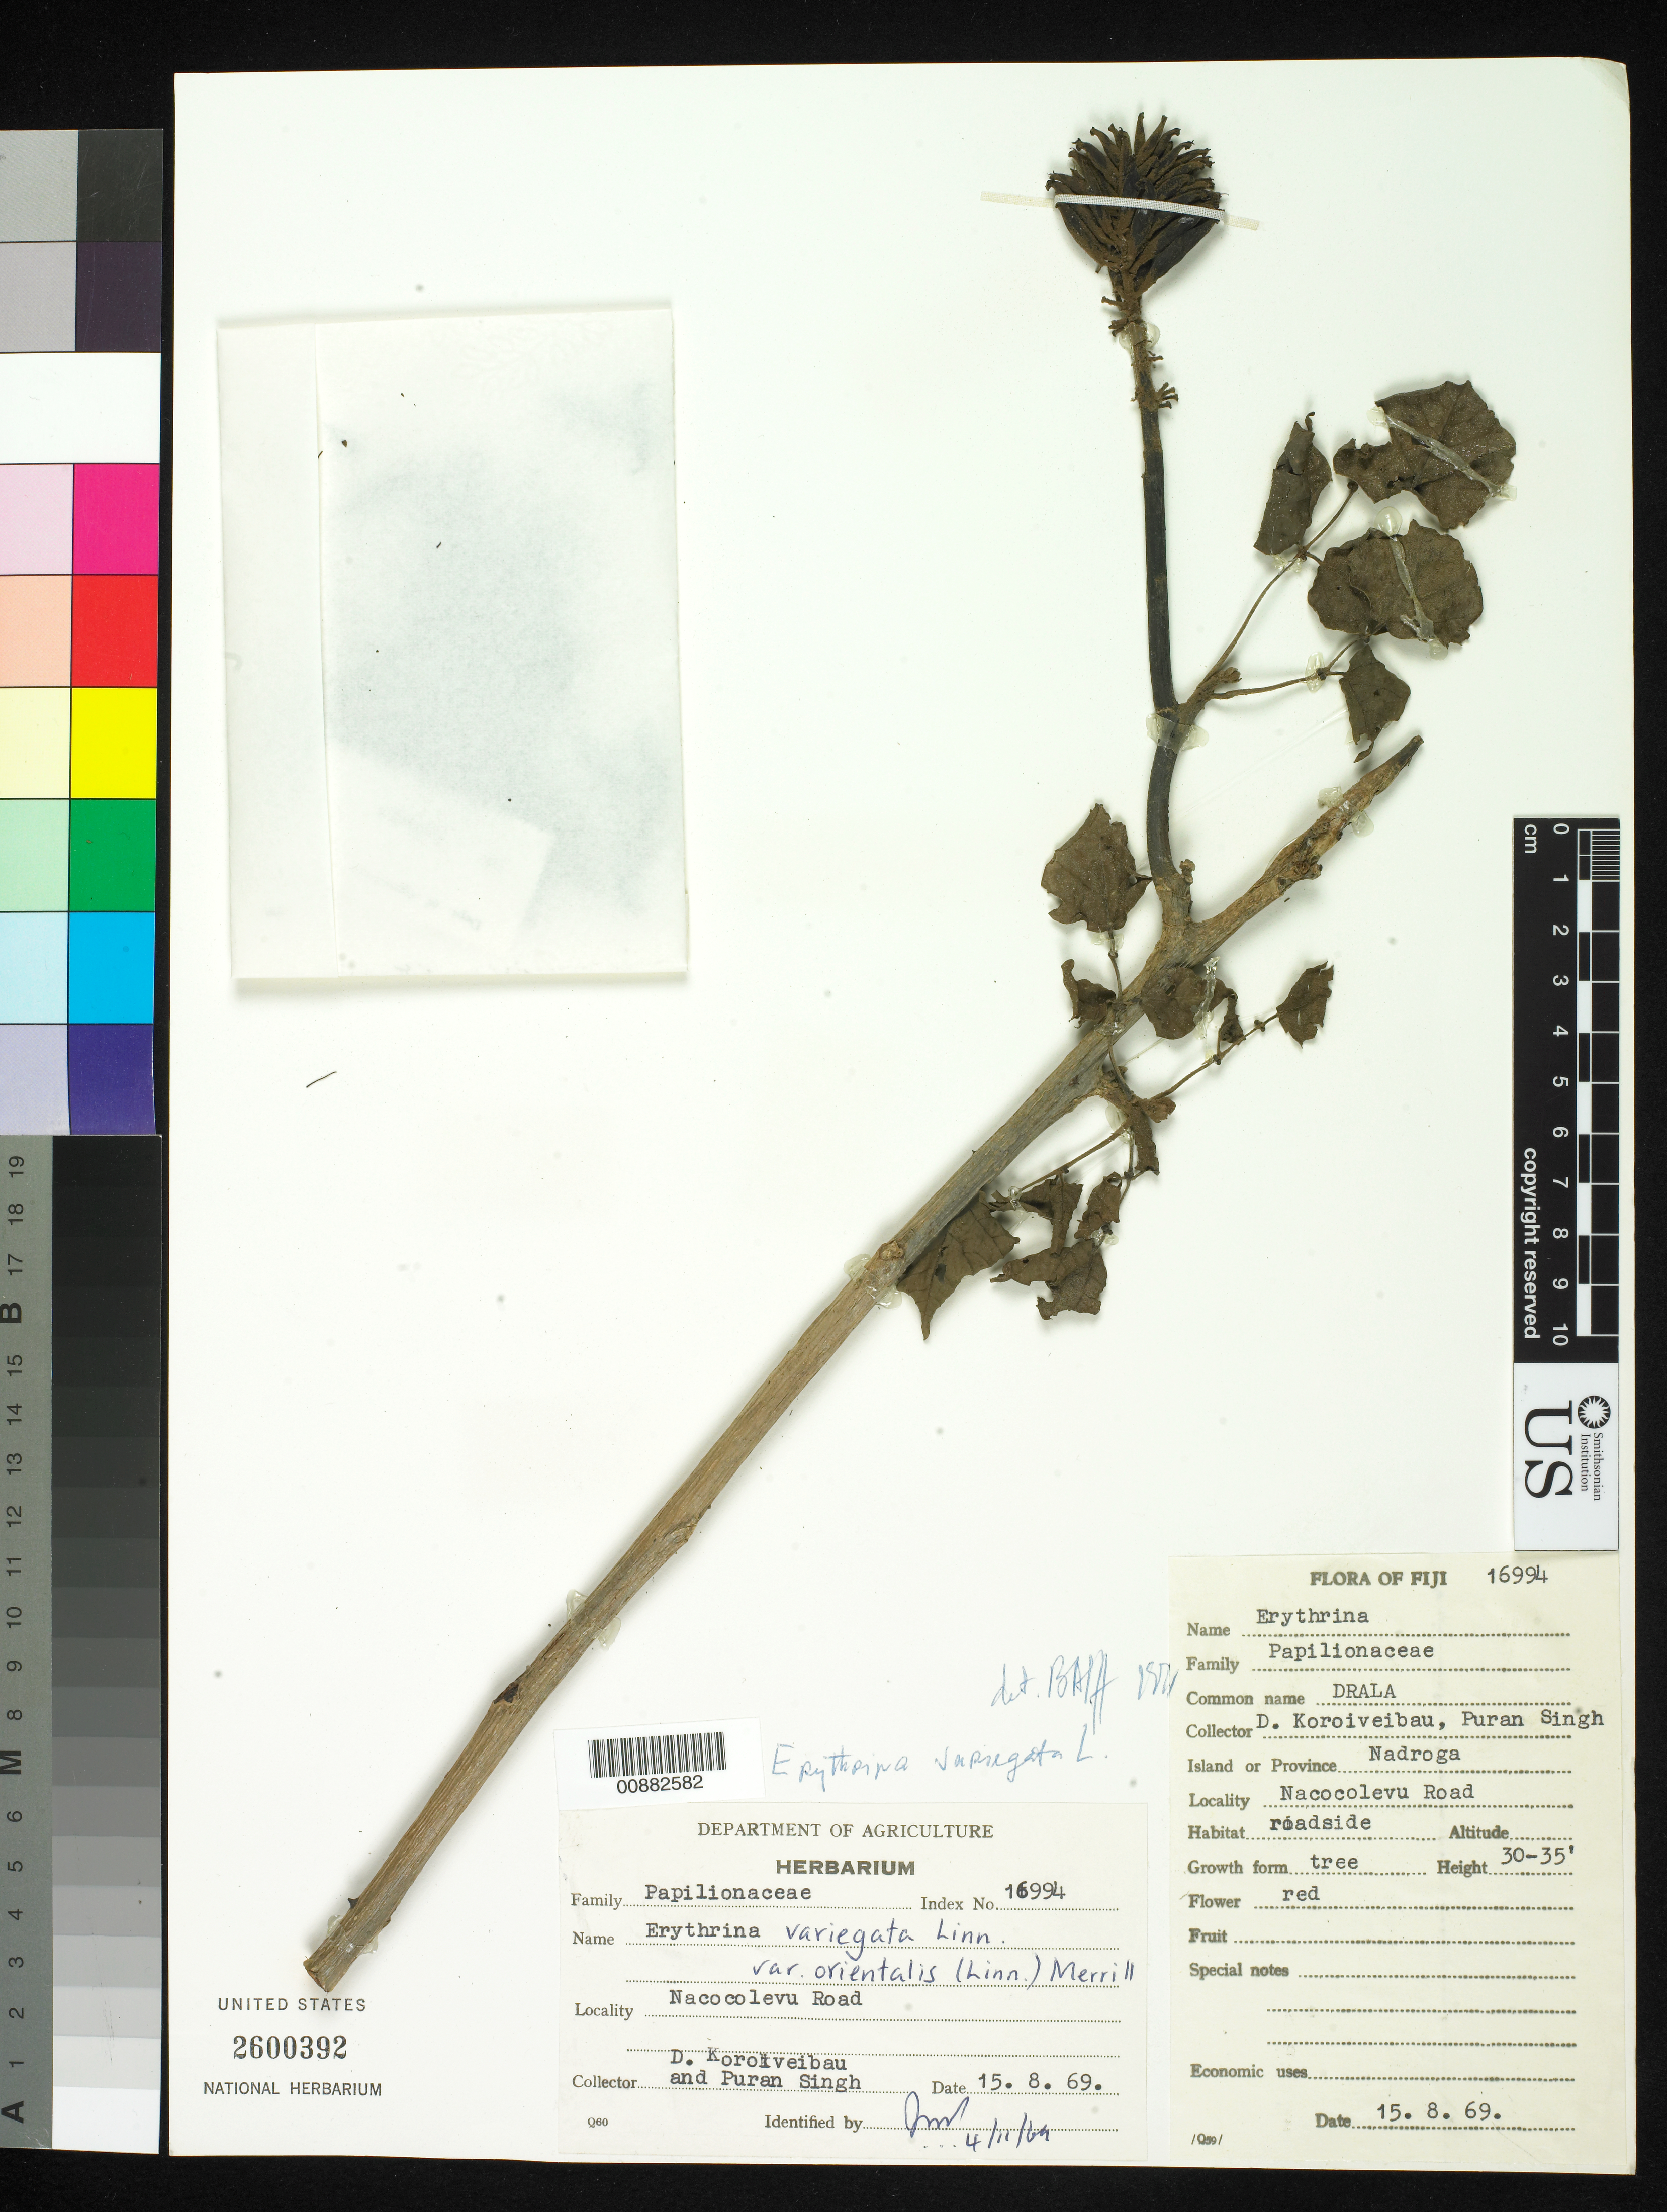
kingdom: Plantae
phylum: Tracheophyta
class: Magnoliopsida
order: Fabales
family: Fabaceae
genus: Erythrina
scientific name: Erythrina variegata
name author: L.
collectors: D. Koroiveibau & K. Singh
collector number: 16994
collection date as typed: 15 Oct 1969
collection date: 1969-10-15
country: Fiji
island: Nadogu [Nandongu]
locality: Nacocolevu road. (Nadongu I.)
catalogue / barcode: US 2600392